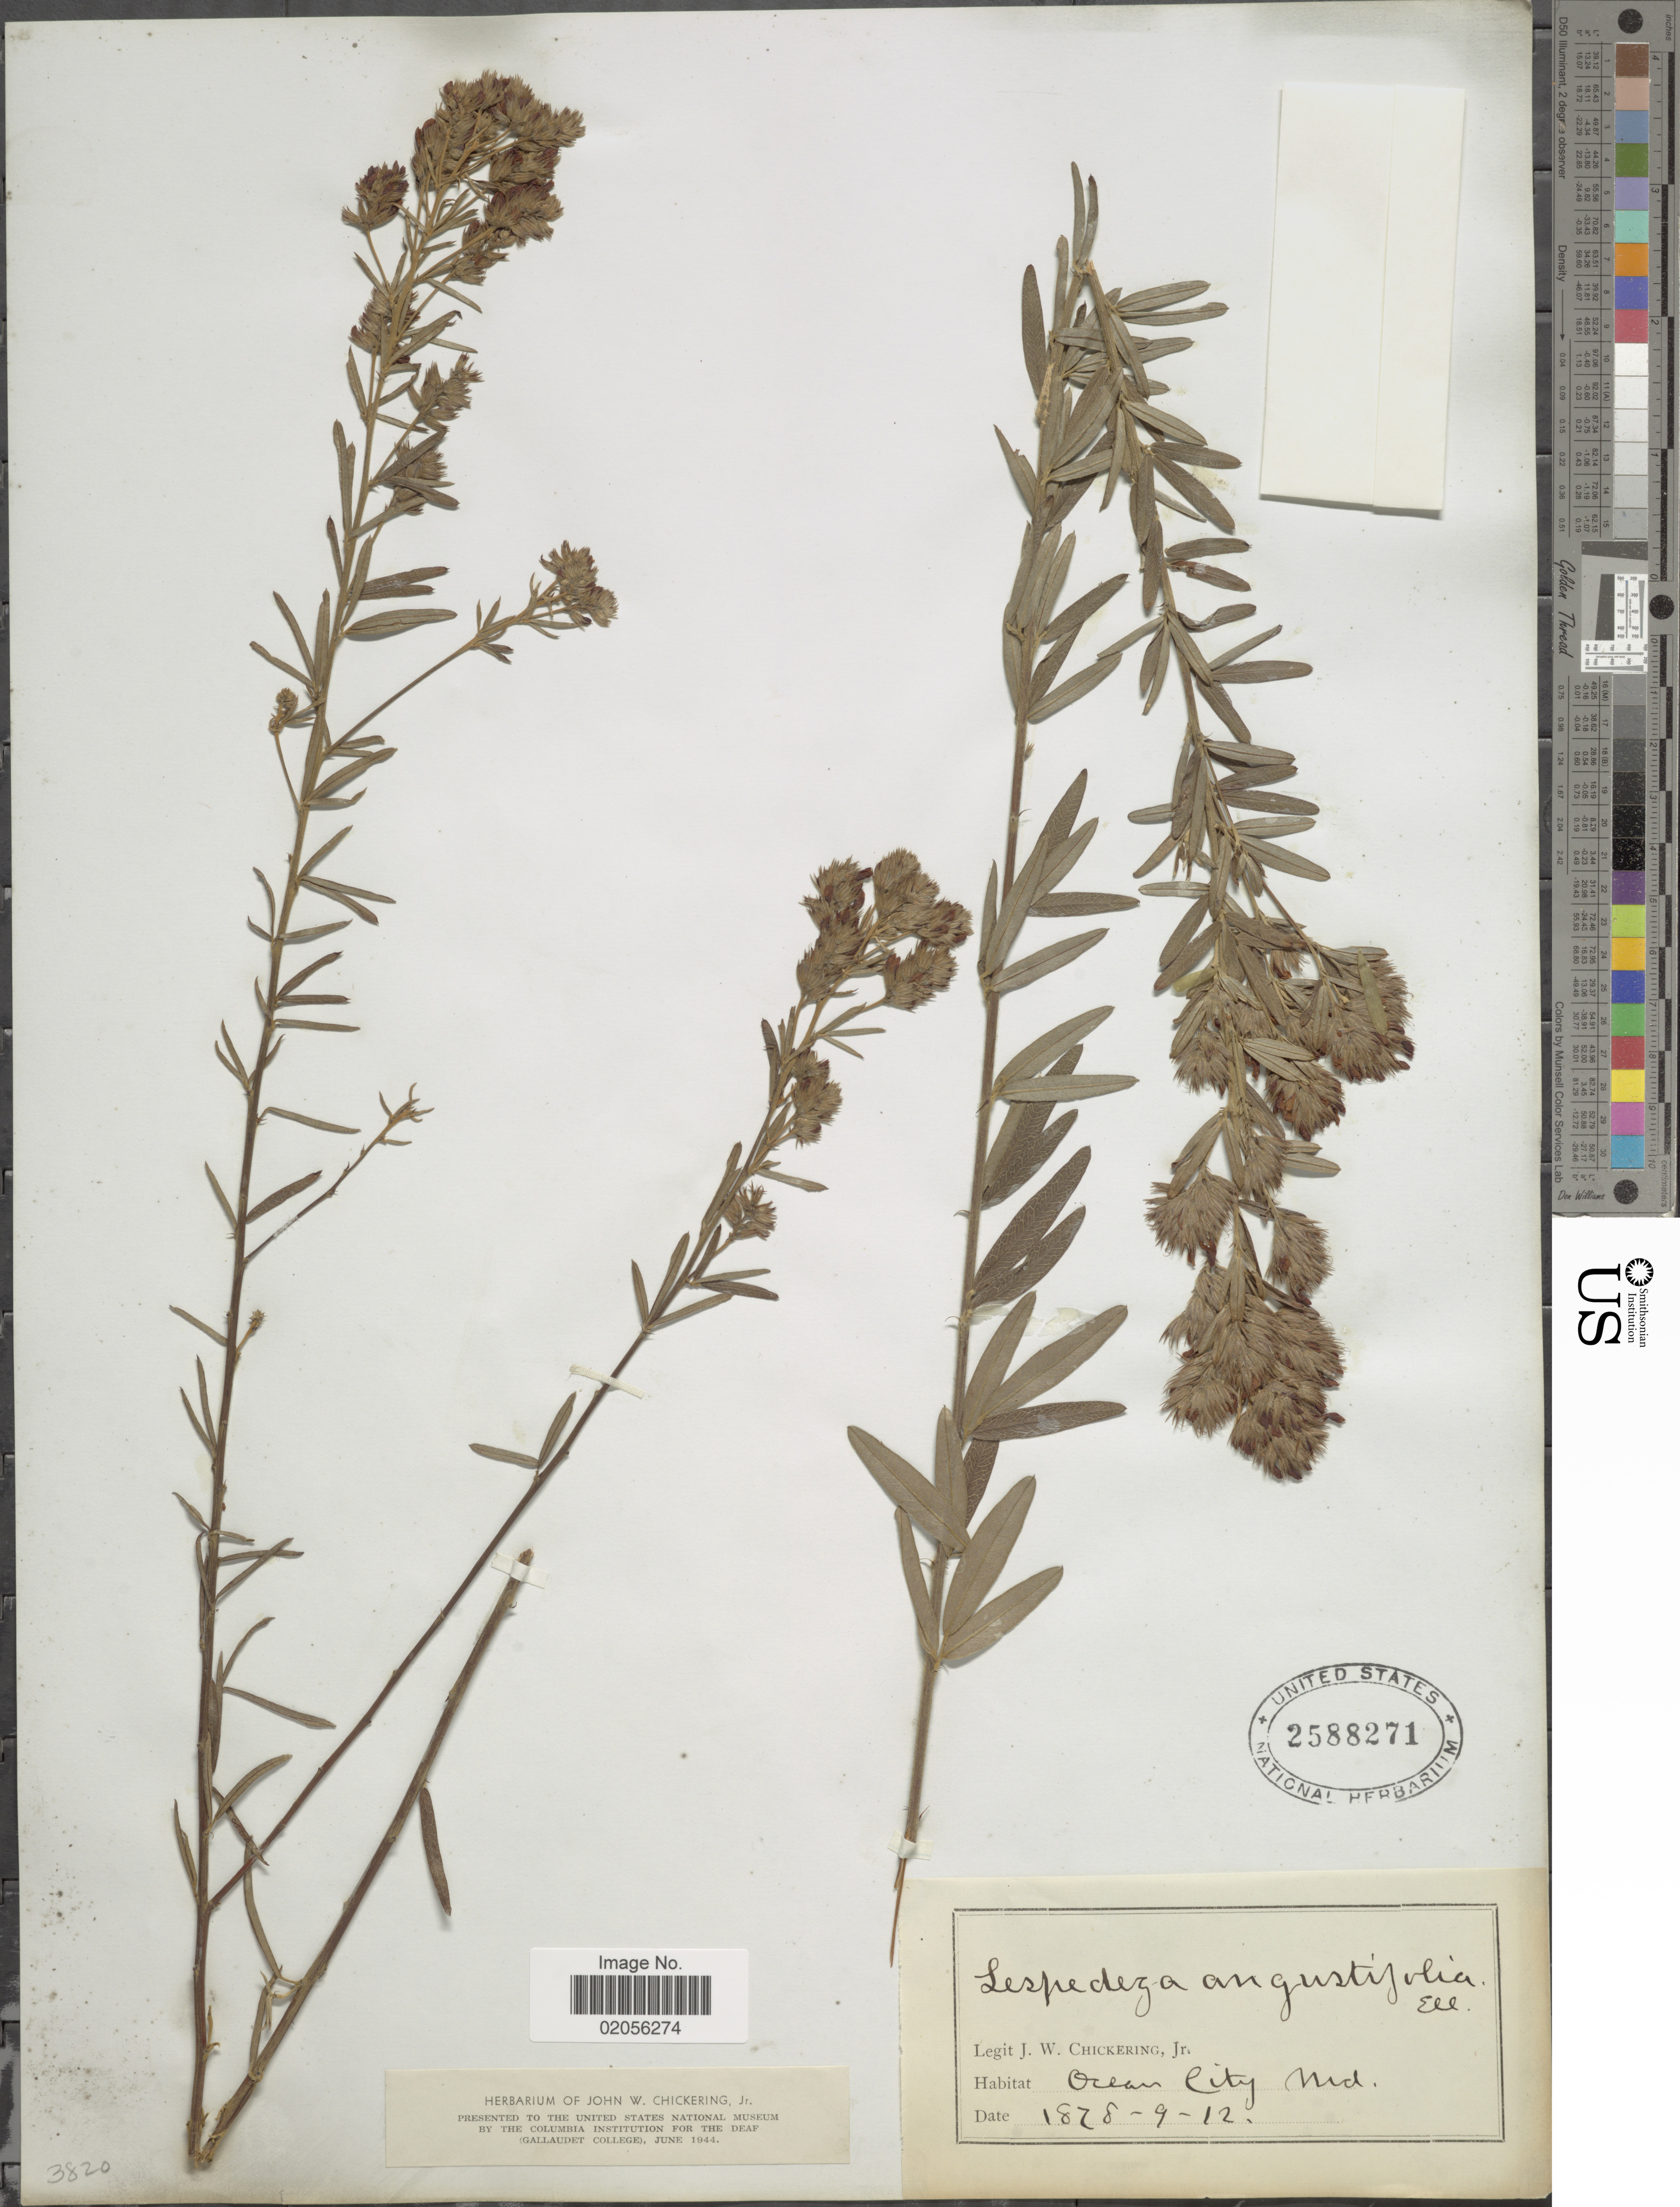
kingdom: Plantae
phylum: Tracheophyta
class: Magnoliopsida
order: Fabales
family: Fabaceae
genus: Lespedeza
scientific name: Lespedeza angustifolia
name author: (Pursh) Elliott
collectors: J. W. Chickering Jr.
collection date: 1878-09-12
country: United States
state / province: Maryland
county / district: Worcester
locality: Ocean City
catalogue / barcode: US 2588271